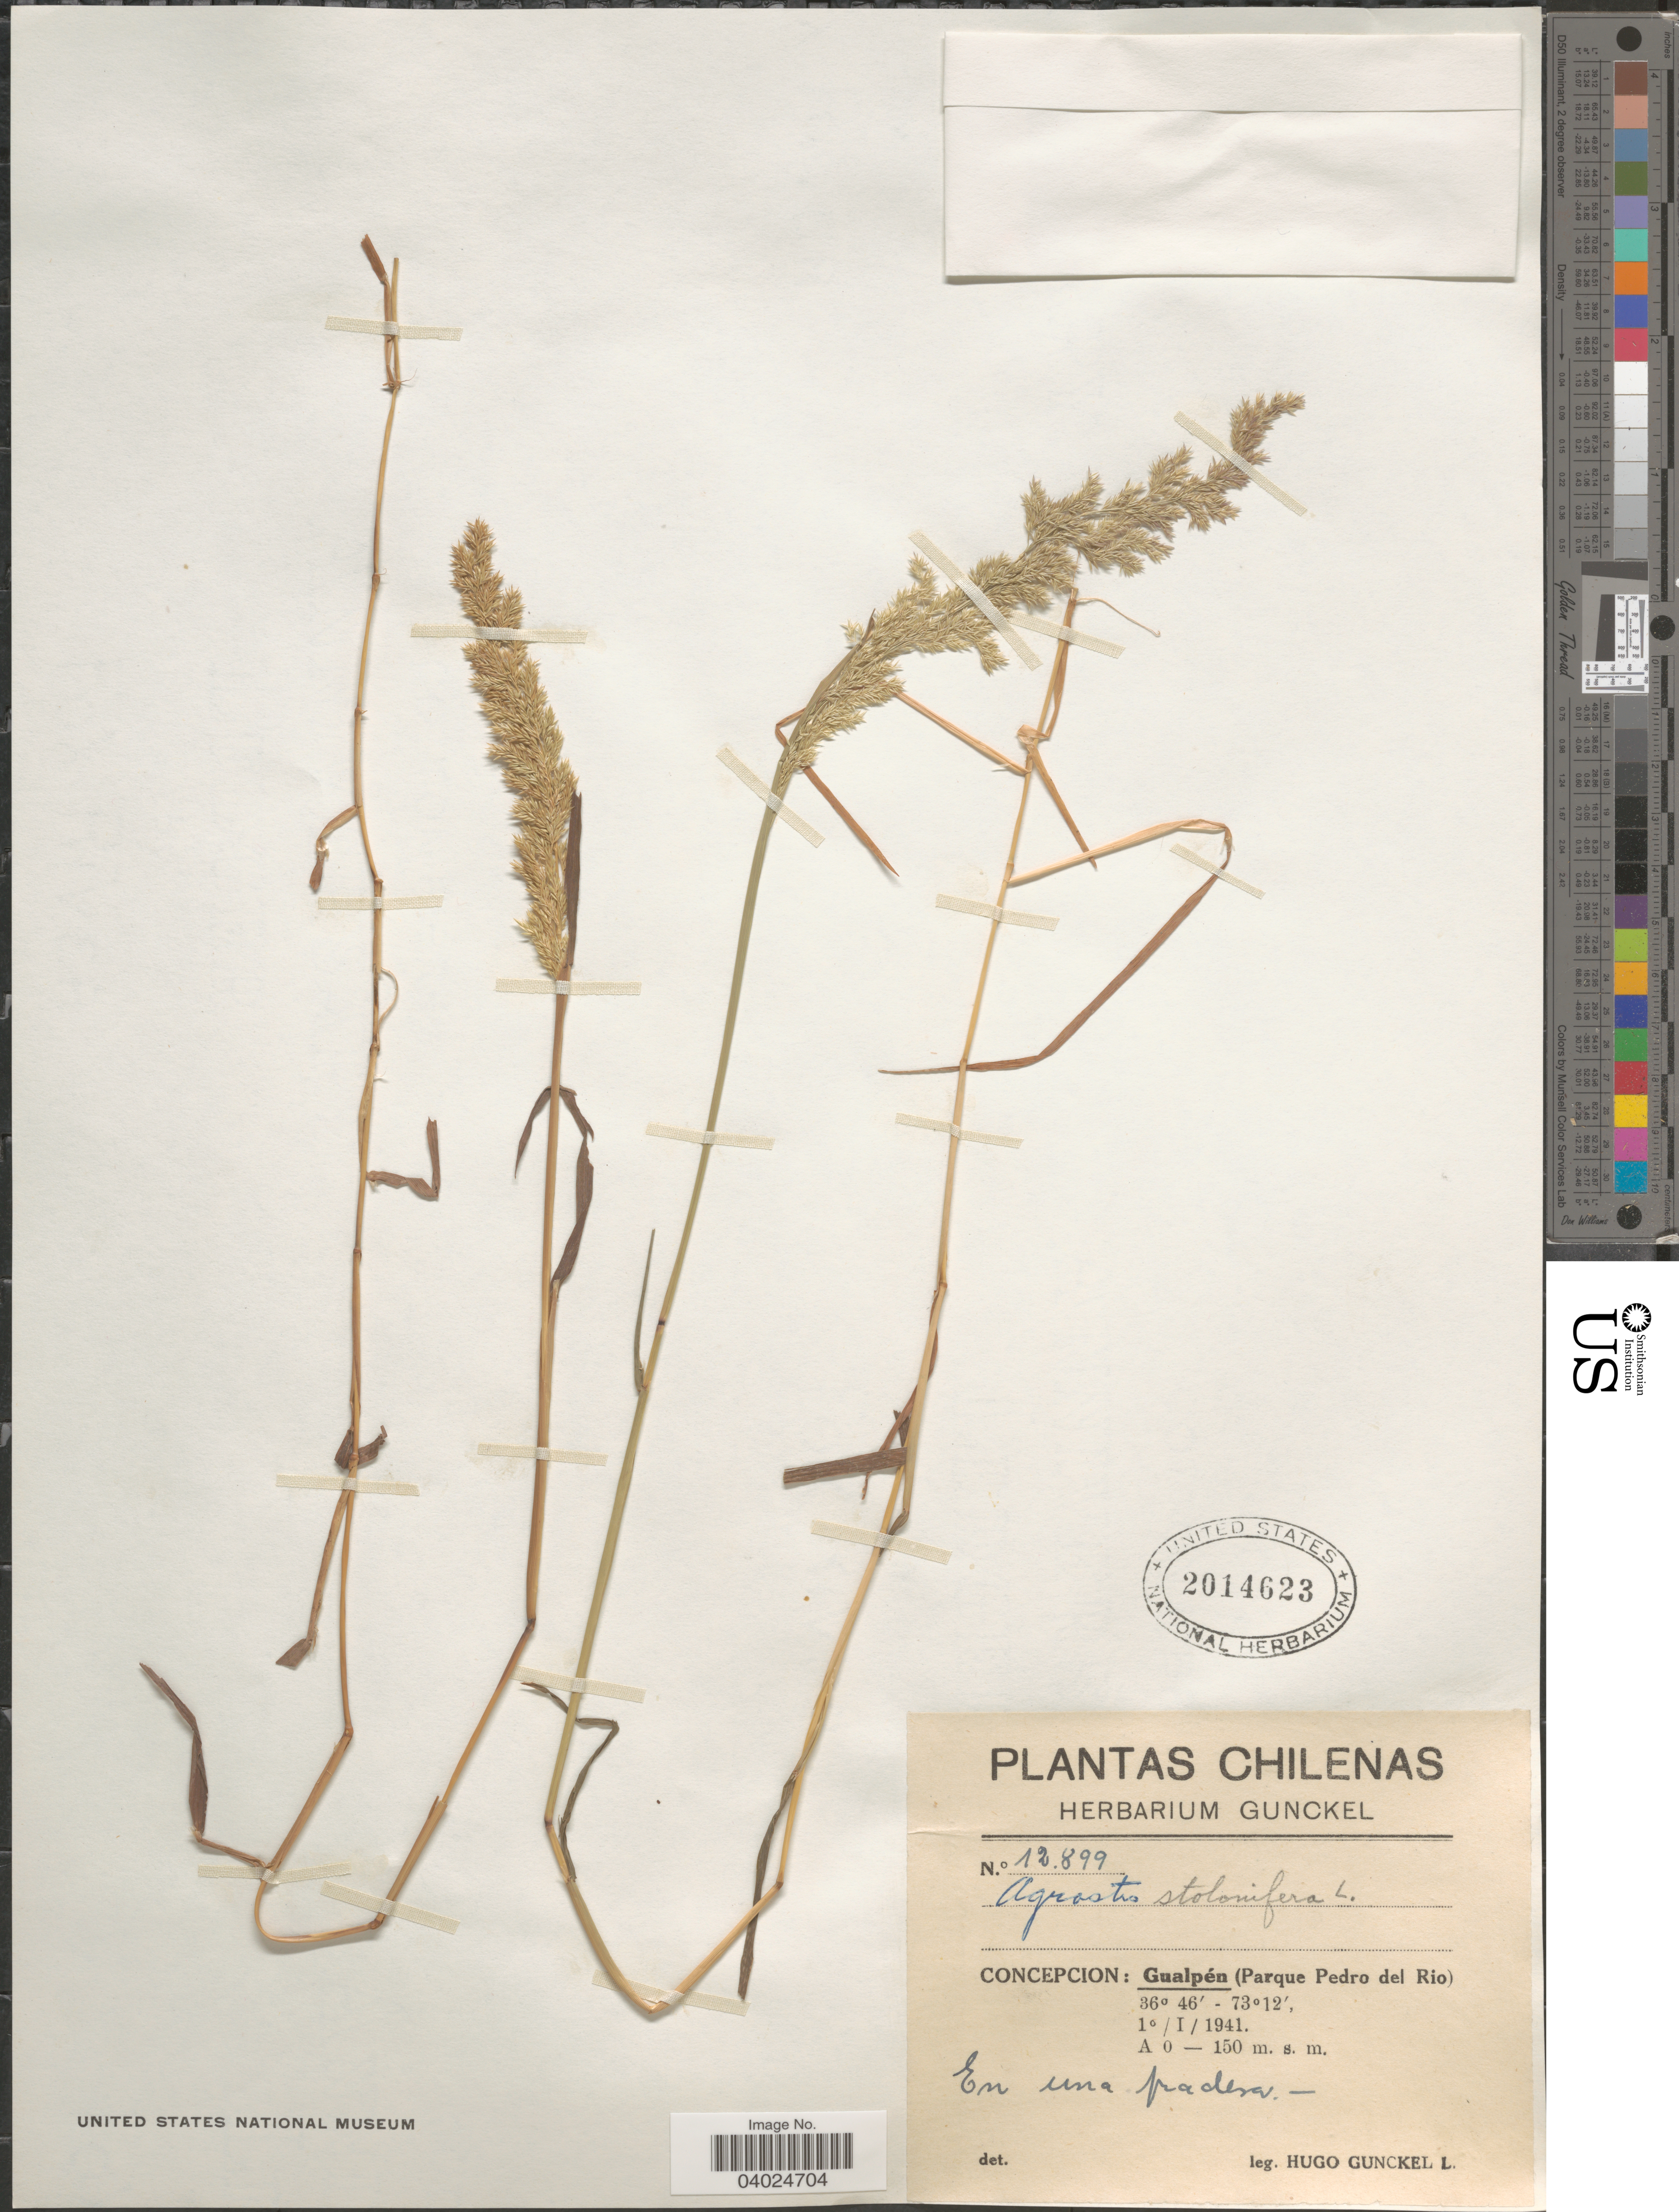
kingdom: Plantae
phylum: Tracheophyta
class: Liliopsida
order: Poales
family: Poaceae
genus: Agrostis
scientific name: Agrostis stolonifera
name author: L.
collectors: H. Gunckel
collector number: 12899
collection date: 1941-01-10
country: Chile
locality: Concepcion: Gualpén (Parque Pedro del Rio).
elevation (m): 0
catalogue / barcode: US 2014623